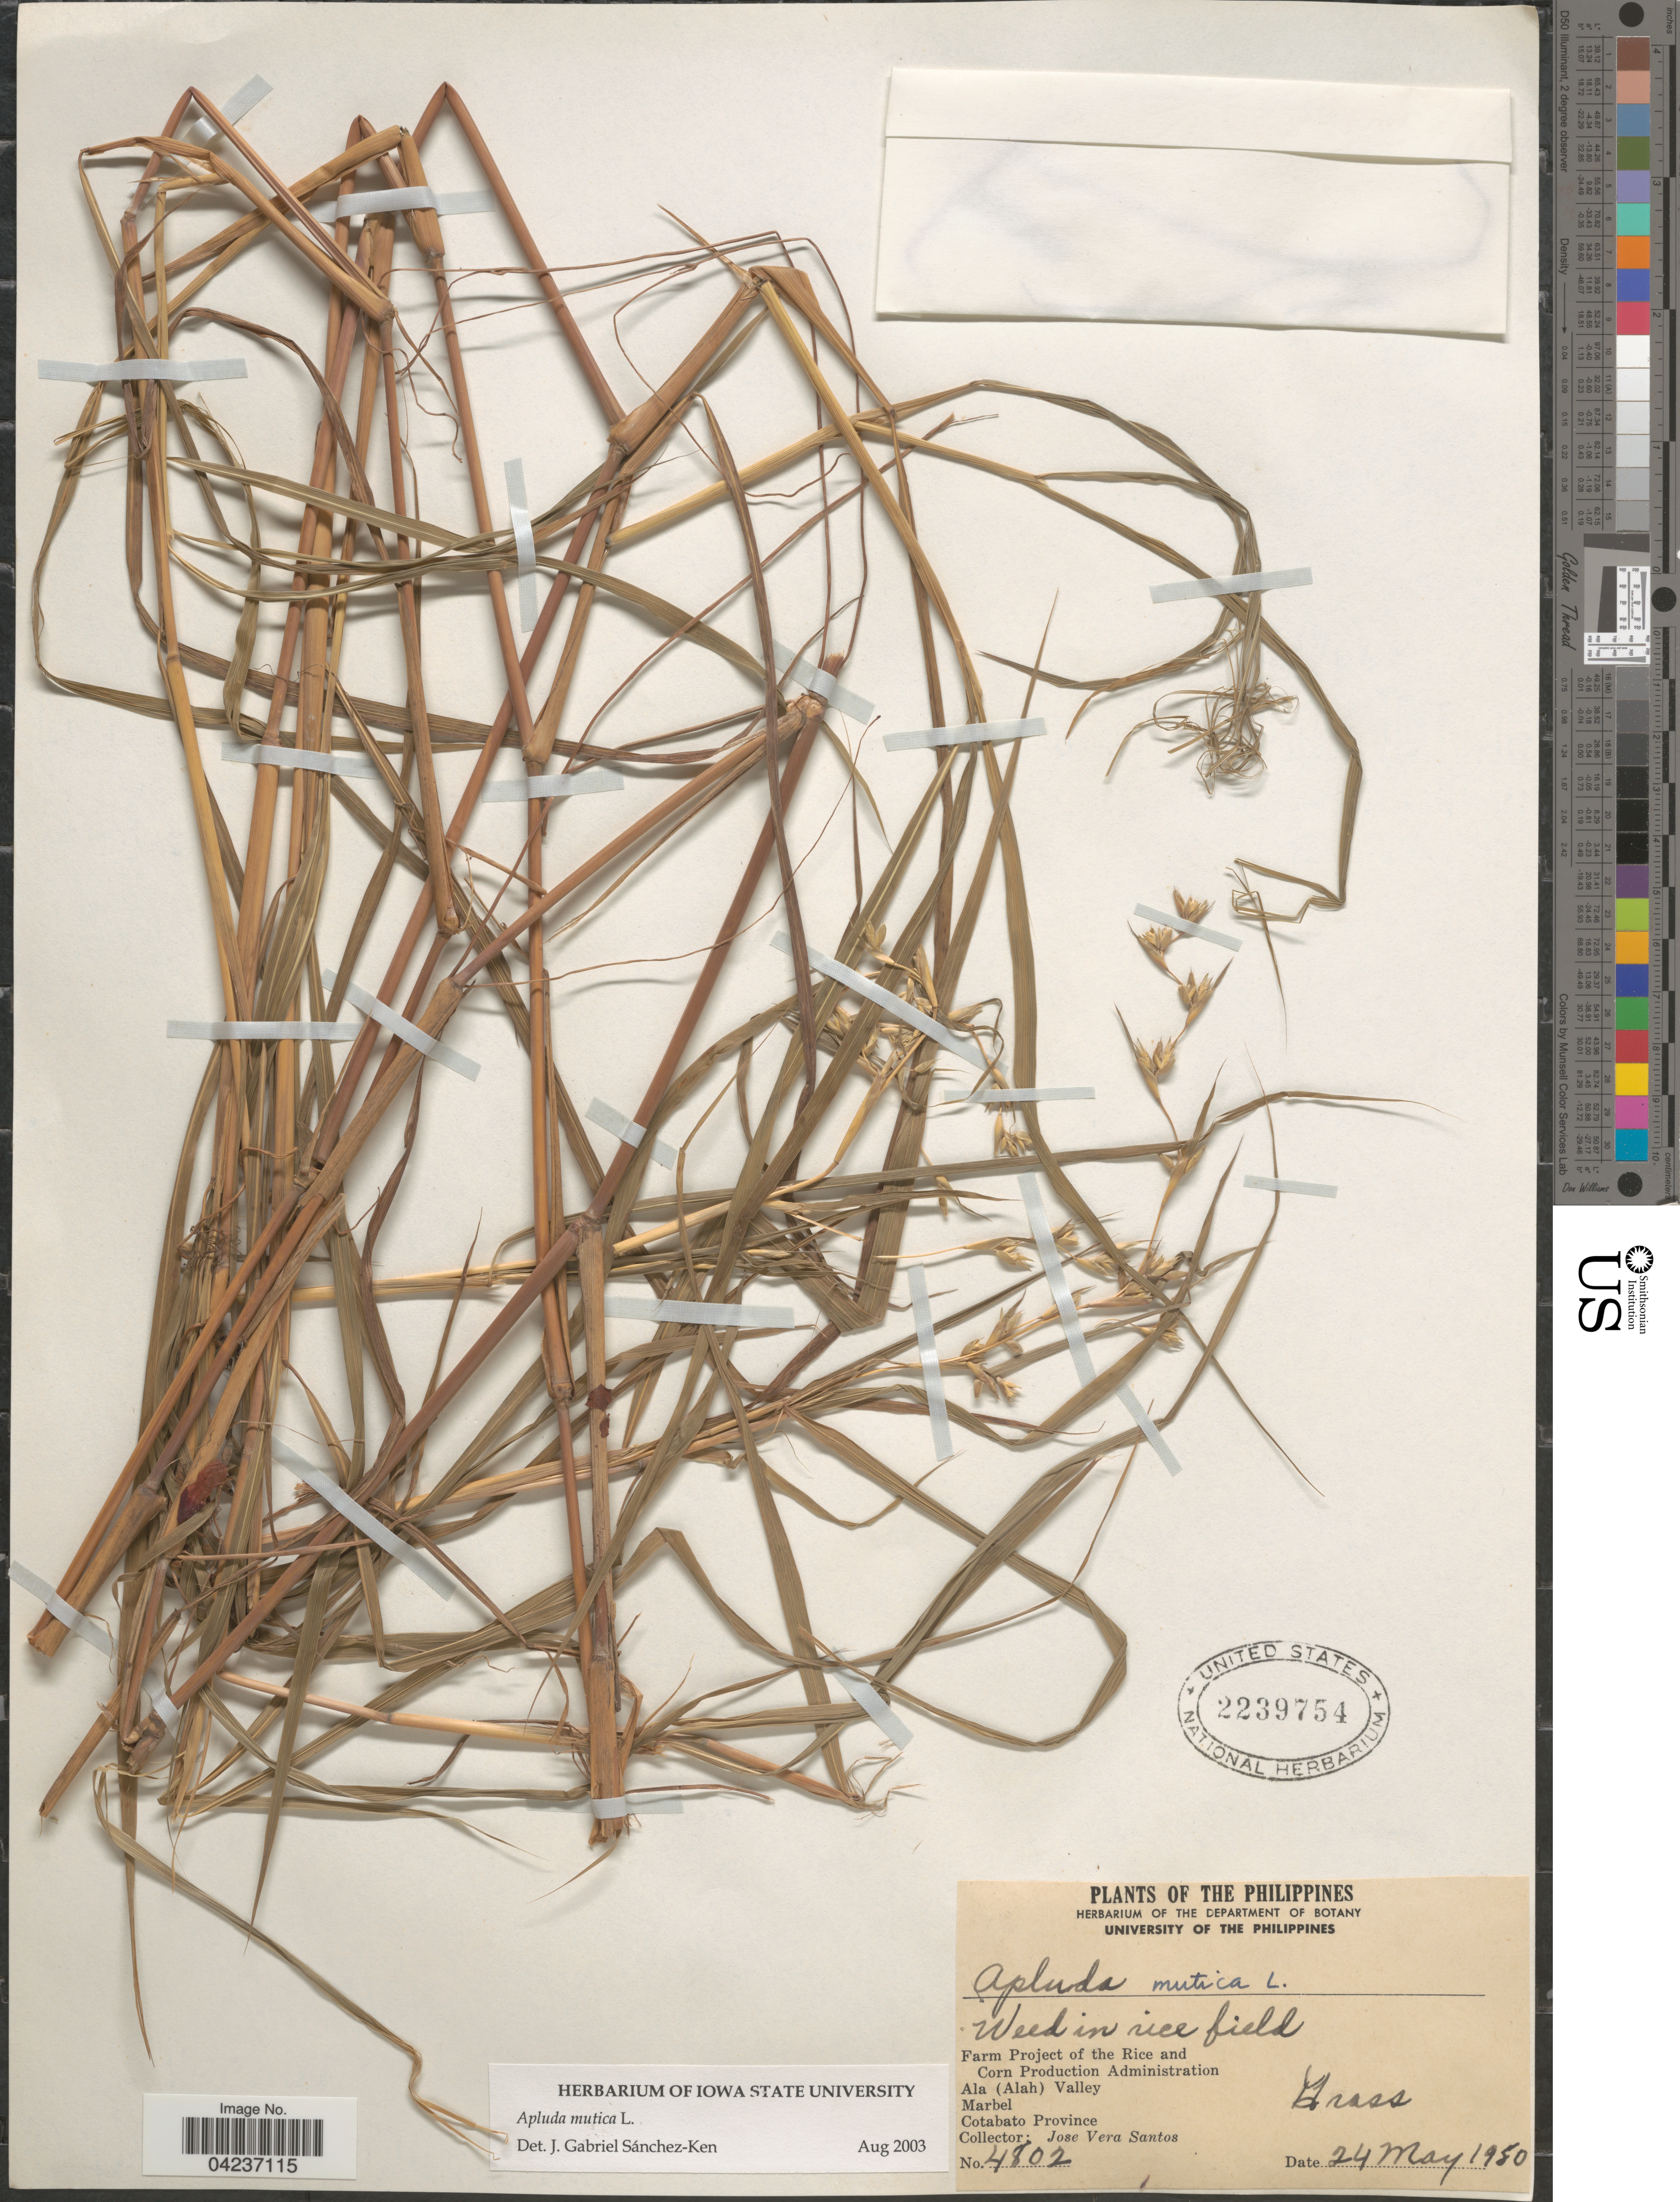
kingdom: Plantae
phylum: Tracheophyta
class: Liliopsida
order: Poales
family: Poaceae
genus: Apluda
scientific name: Apluda mutica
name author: L.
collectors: J. Santos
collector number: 4802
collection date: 1950-05-24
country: Philippines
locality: Weed in rice field. Farm Project of the Rice and Corn Production Administration. Ala (Alah) Valley. Marbel. Cotabato Province.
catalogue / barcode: US 2239754